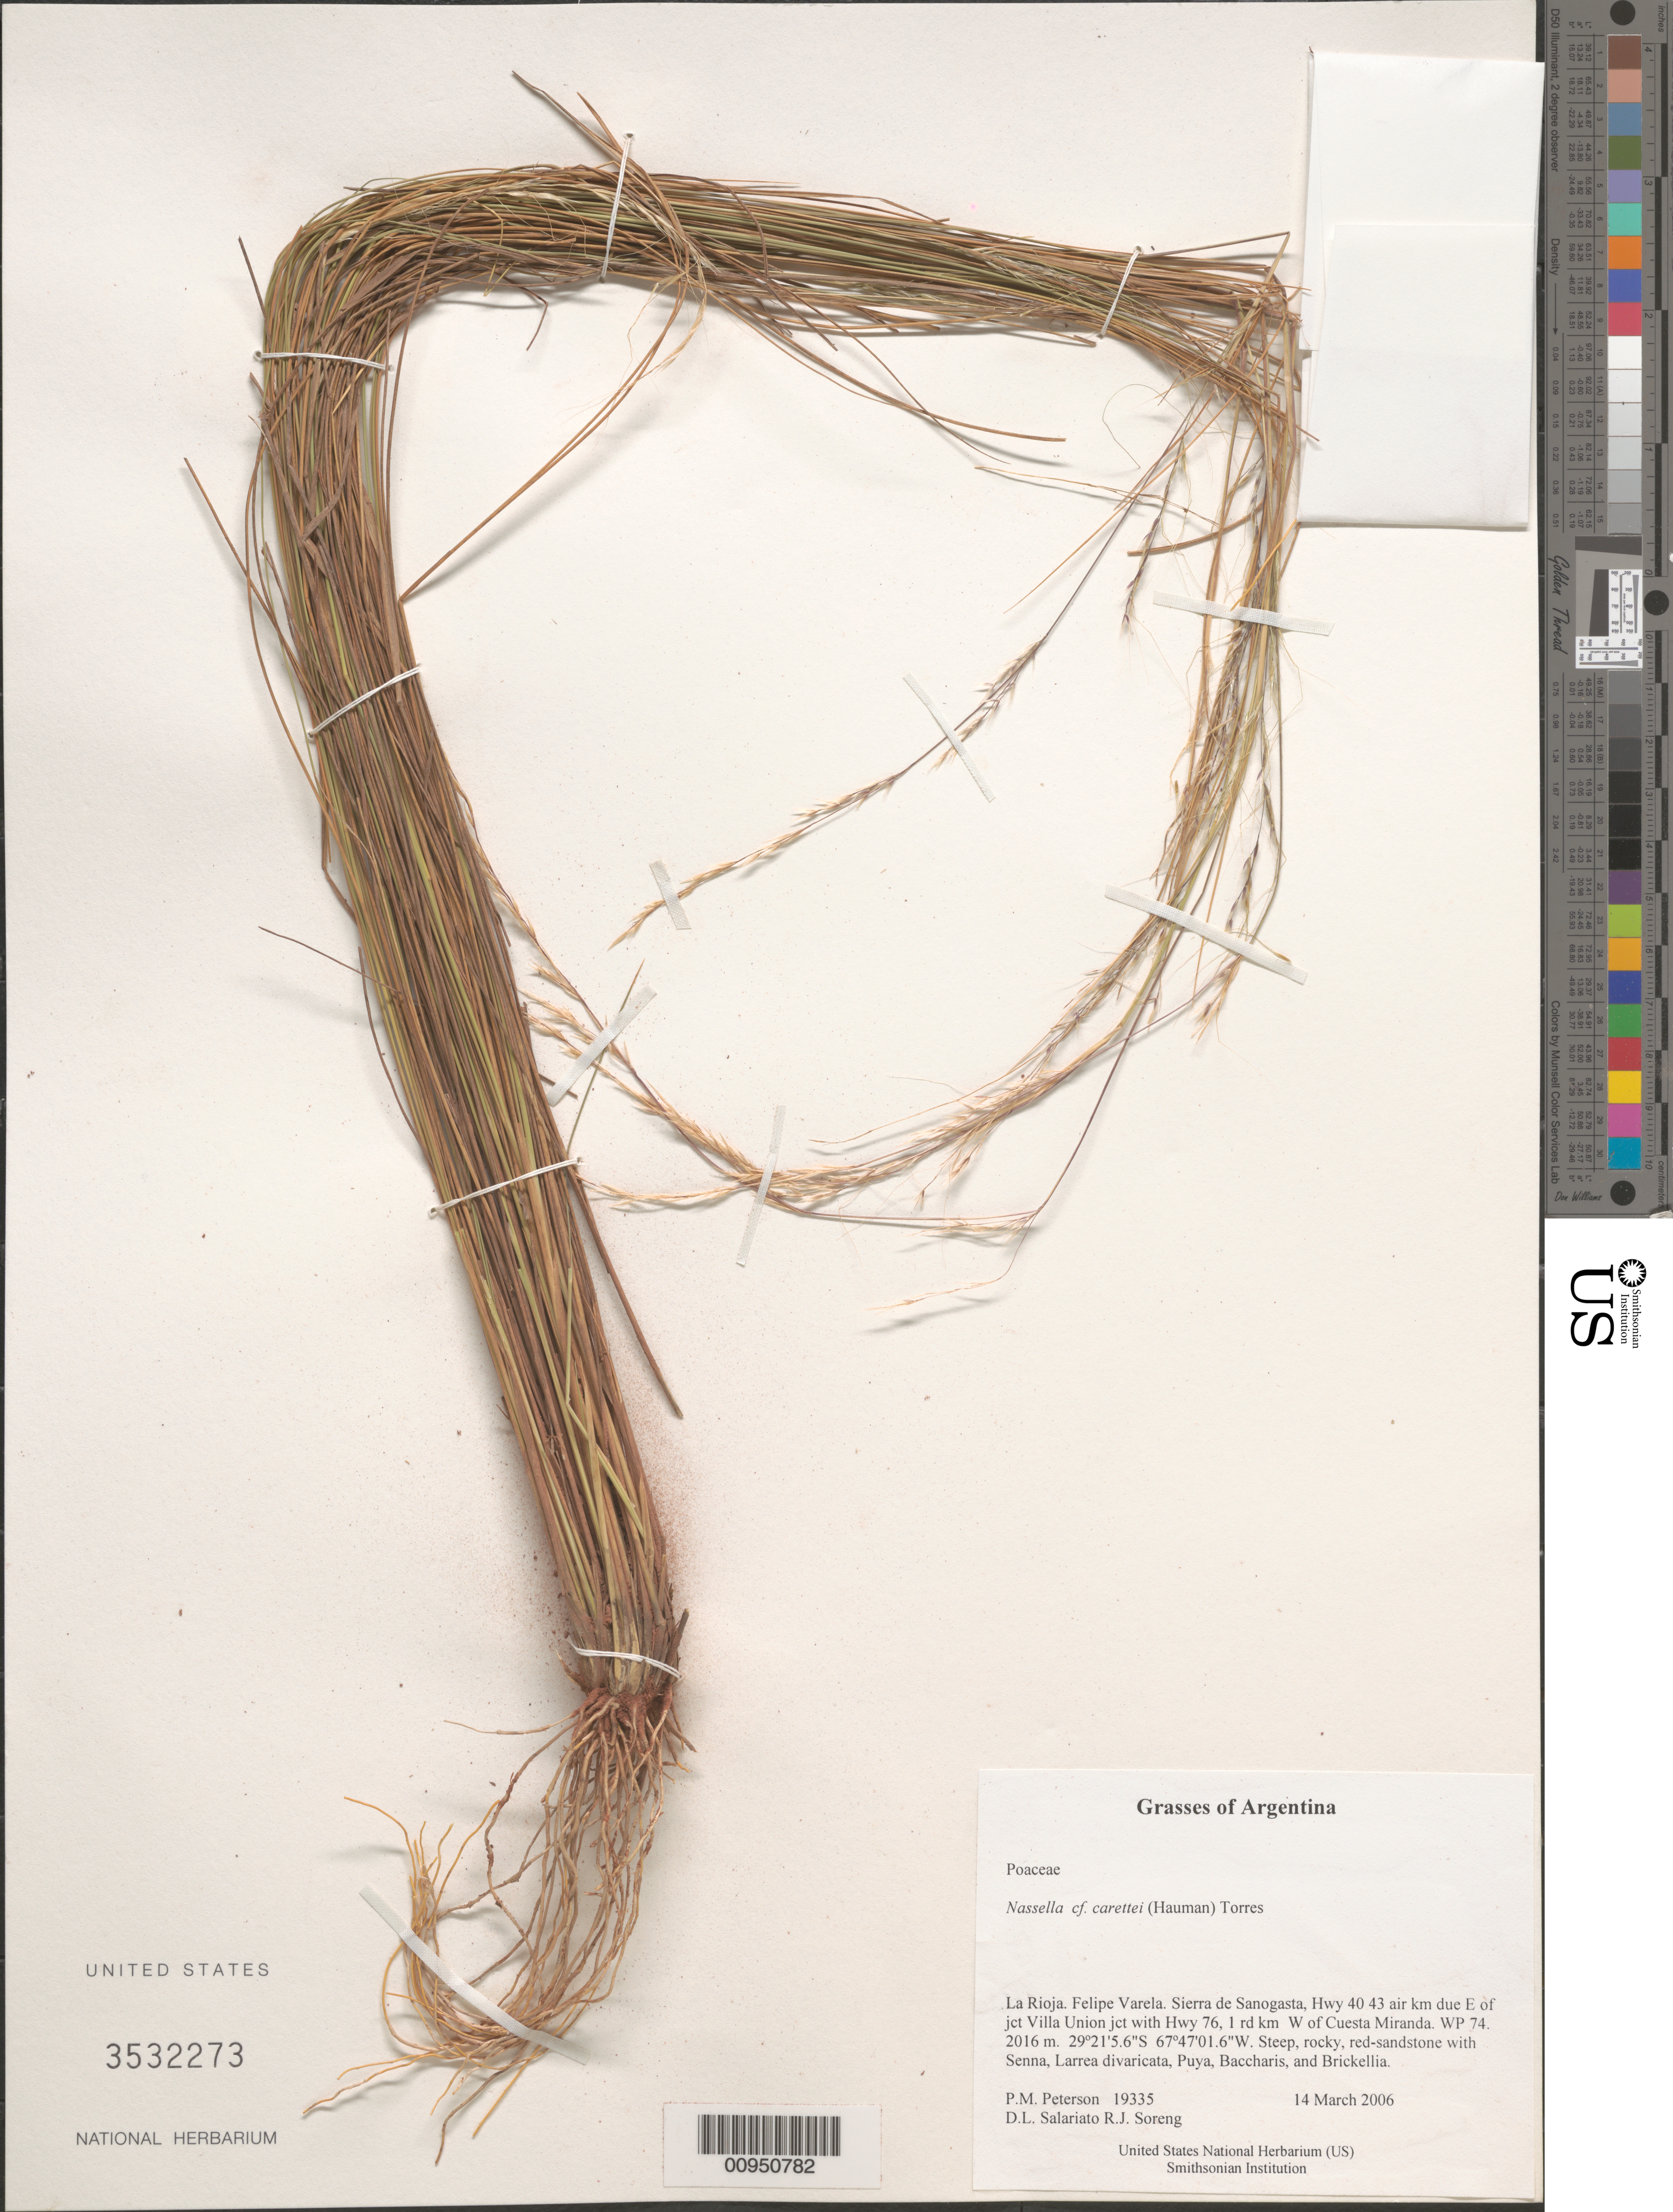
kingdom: Plantae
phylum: Tracheophyta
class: Liliopsida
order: Poales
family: Poaceae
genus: Nassella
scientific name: Nassella carettei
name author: (Hauman) A.M. Torres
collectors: P. M. Peterson, R. J. Soreng, D. Salariato & A. Panizza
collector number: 19335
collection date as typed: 14 Mar 2006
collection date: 2006-03-14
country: Argentina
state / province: La Rioja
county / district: Felipe Varela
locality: Sierra de Sanogasta, Hwy 40 43 air km due E of jct Villa Union jct with Hwy 76, 1 rd km W of Cuesta Miranda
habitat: Steep, rocky, red-sandstone with Senna, Larrea divaricata, Puya, Baccharis, and Brickellia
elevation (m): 2016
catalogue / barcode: US 3532273